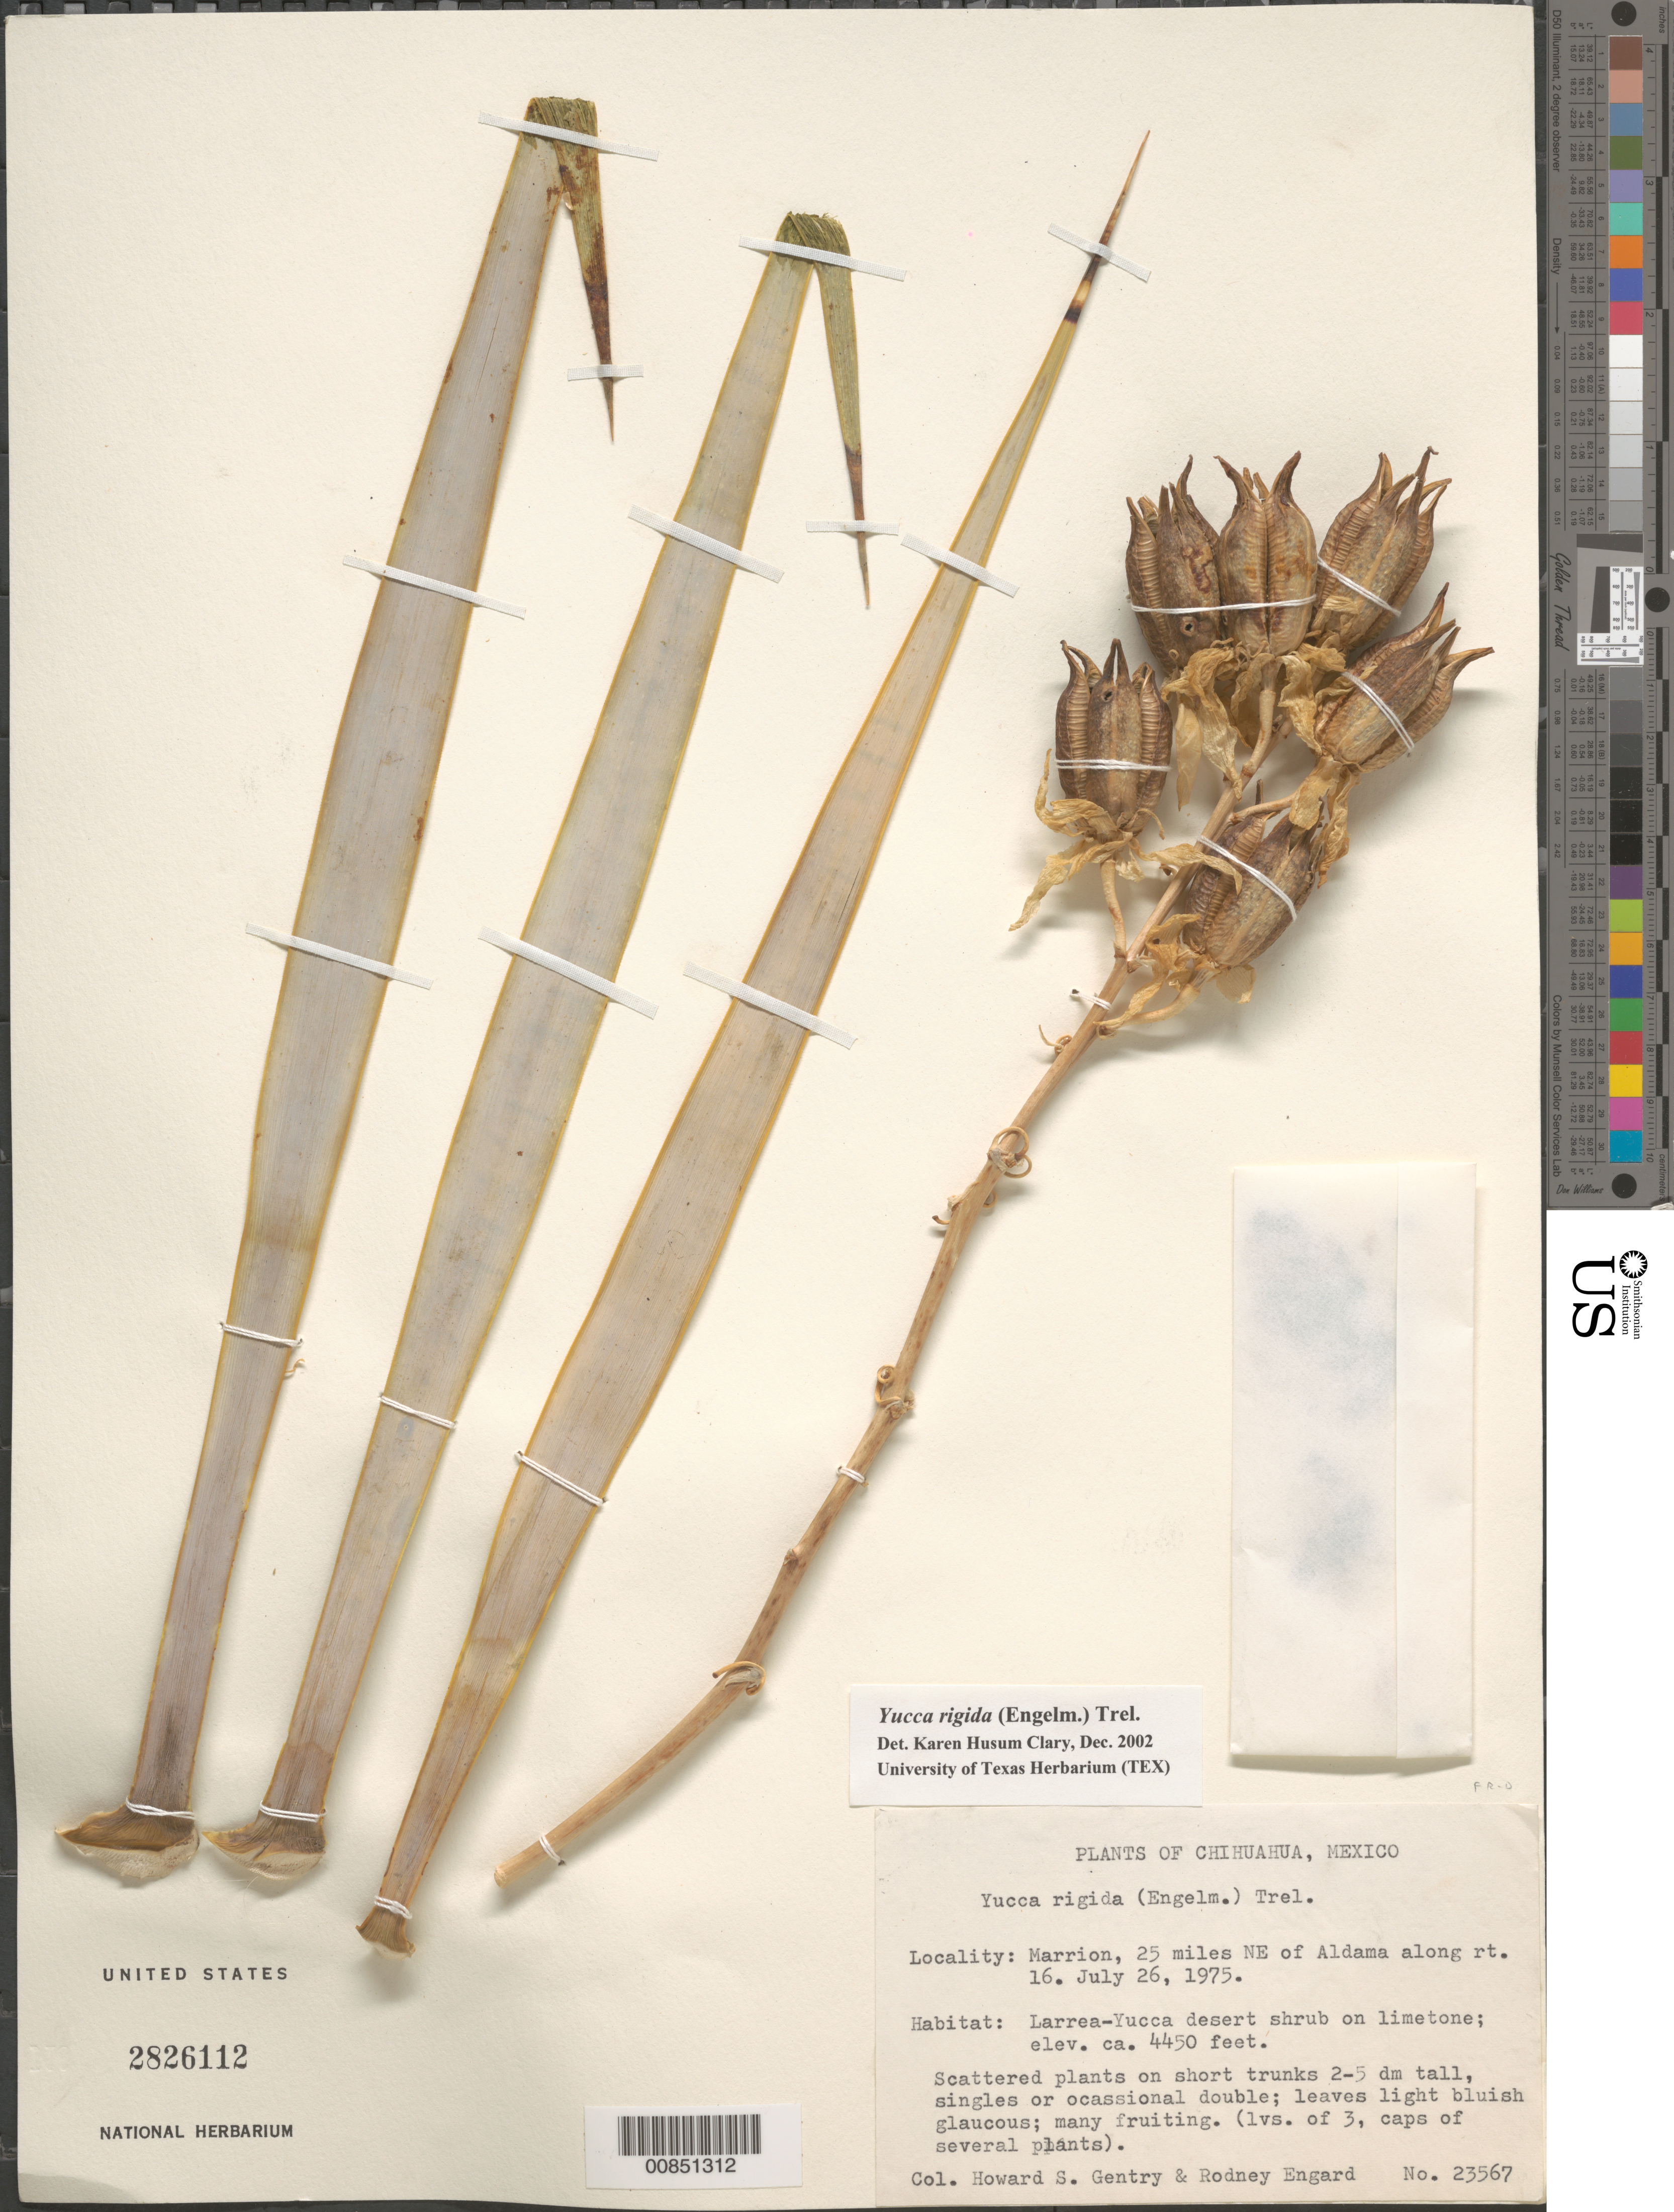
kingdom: Plantae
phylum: Tracheophyta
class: Liliopsida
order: Asparagales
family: Asparagaceae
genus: Yucca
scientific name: Yucca rigida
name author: (Engelm.) Trel.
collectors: H. S. Gentry & R. Engard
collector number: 23567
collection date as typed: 26 Jul 1975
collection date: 1975-07-26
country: Mexico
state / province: Chihuahua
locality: Marrion, 25 miles NE of Aldama along rt. 16.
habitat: Larrea-Yucca deser shrub on limestone.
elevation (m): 1356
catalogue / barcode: US 2826112